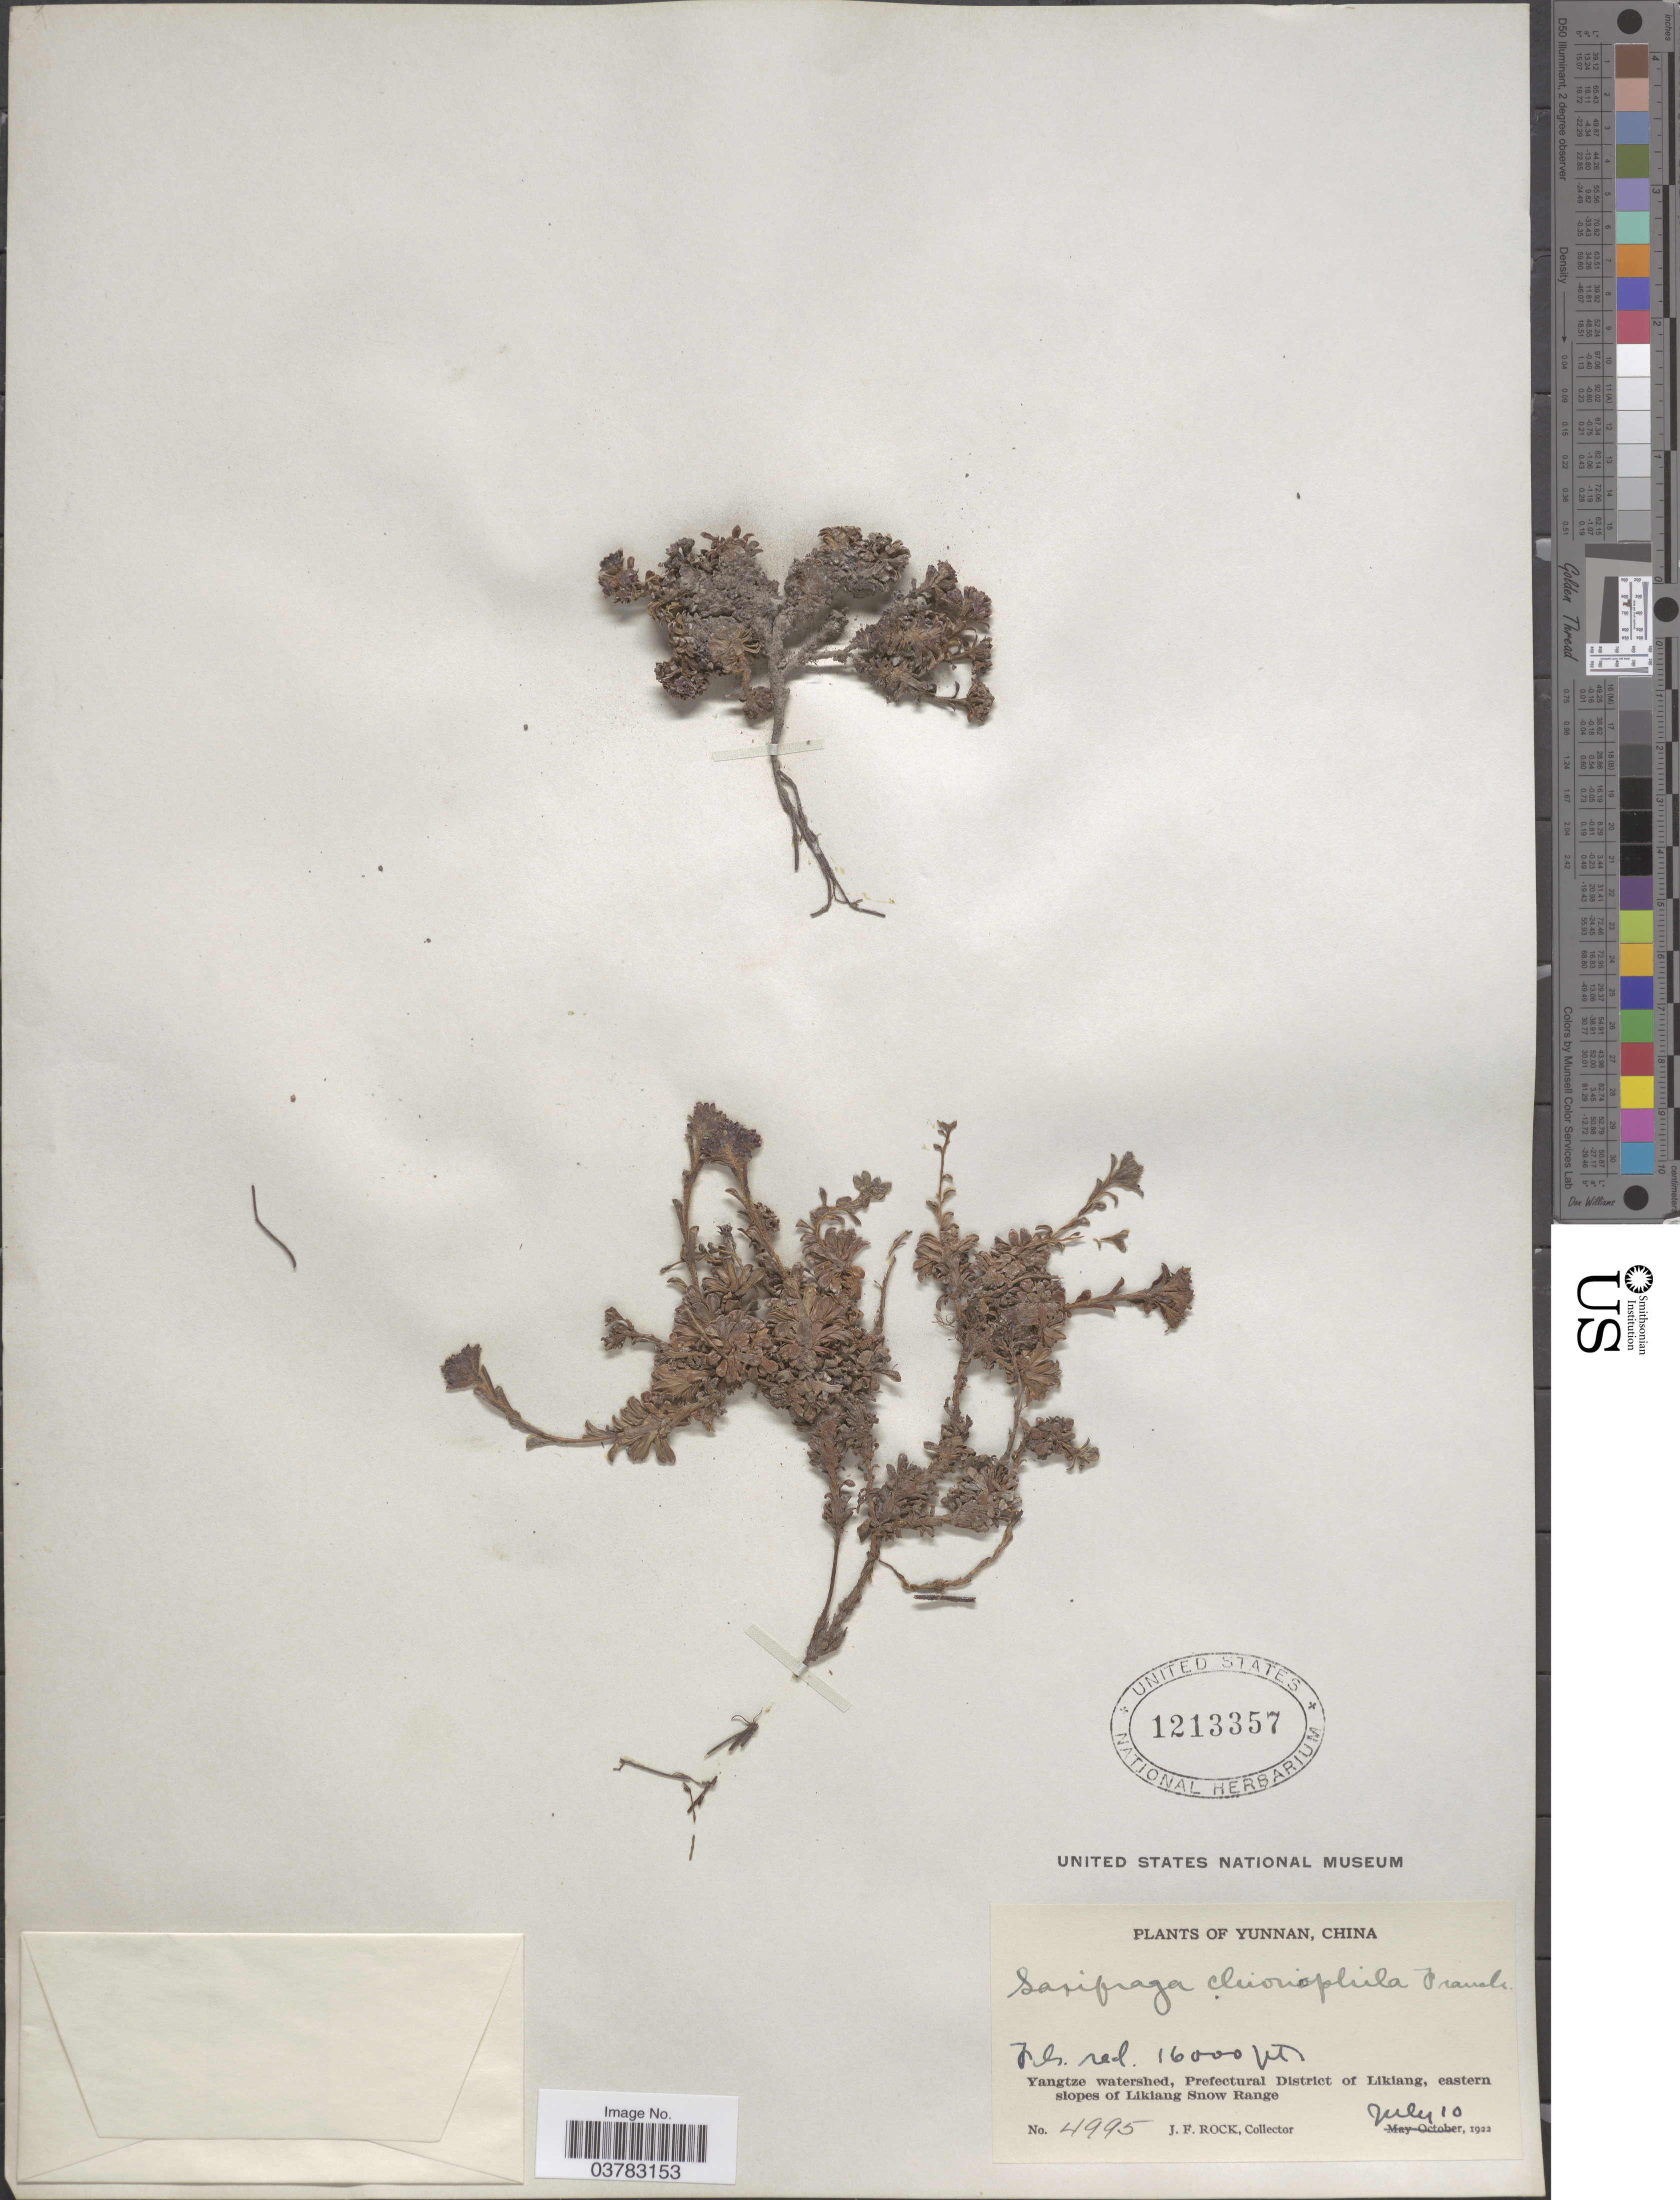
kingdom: Plantae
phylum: Tracheophyta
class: Magnoliopsida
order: Saxifragales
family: Saxifragaceae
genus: Saxifraga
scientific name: Saxifraga chionophila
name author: Franch.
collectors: J. Rock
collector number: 4995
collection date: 1922-07-10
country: China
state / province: Yunnan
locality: Yangtze watershed, Prefectural District of Likiang, eastern slopes of Likiang Snow Range.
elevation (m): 4877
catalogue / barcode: US 1213357